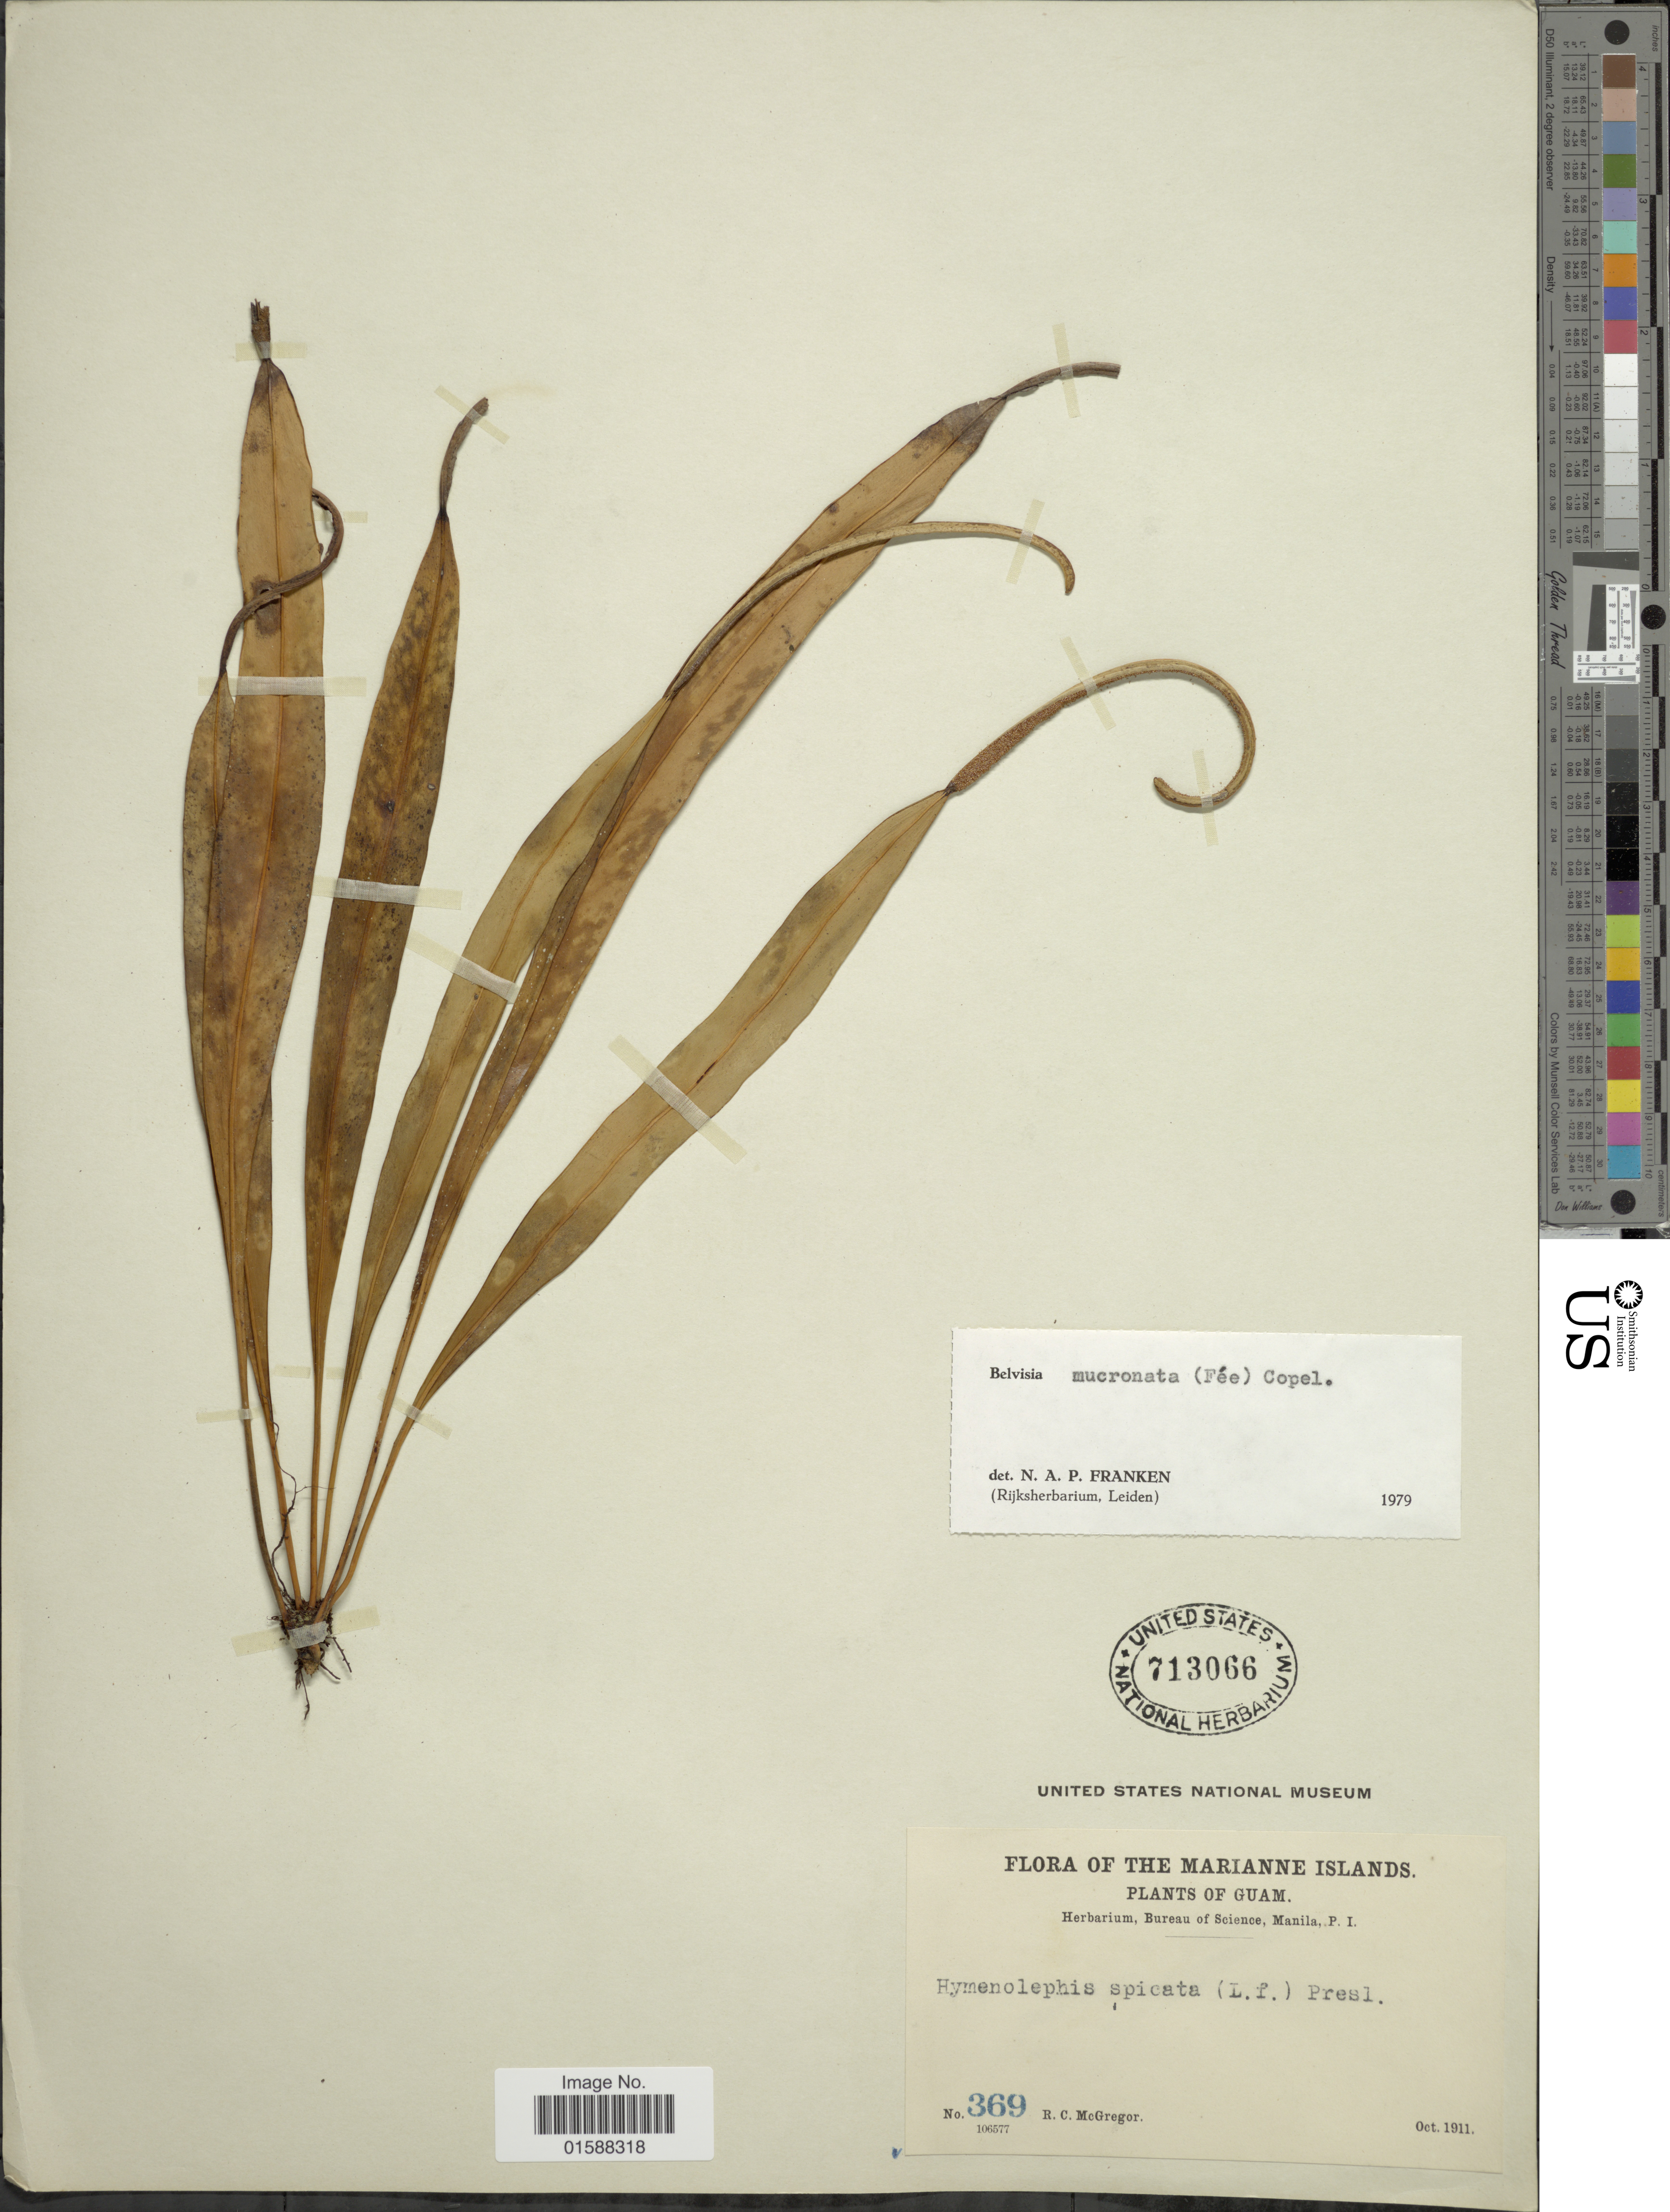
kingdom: Plantae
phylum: Tracheophyta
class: Polypodiopsida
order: Polypodiales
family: Polypodiaceae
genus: Lepisorus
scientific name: Lepisorus mucronatus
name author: (Fée) Li S. Wang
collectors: R. C. McGregor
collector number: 369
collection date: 1911-10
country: Guam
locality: Marianne Islands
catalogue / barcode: US 713066